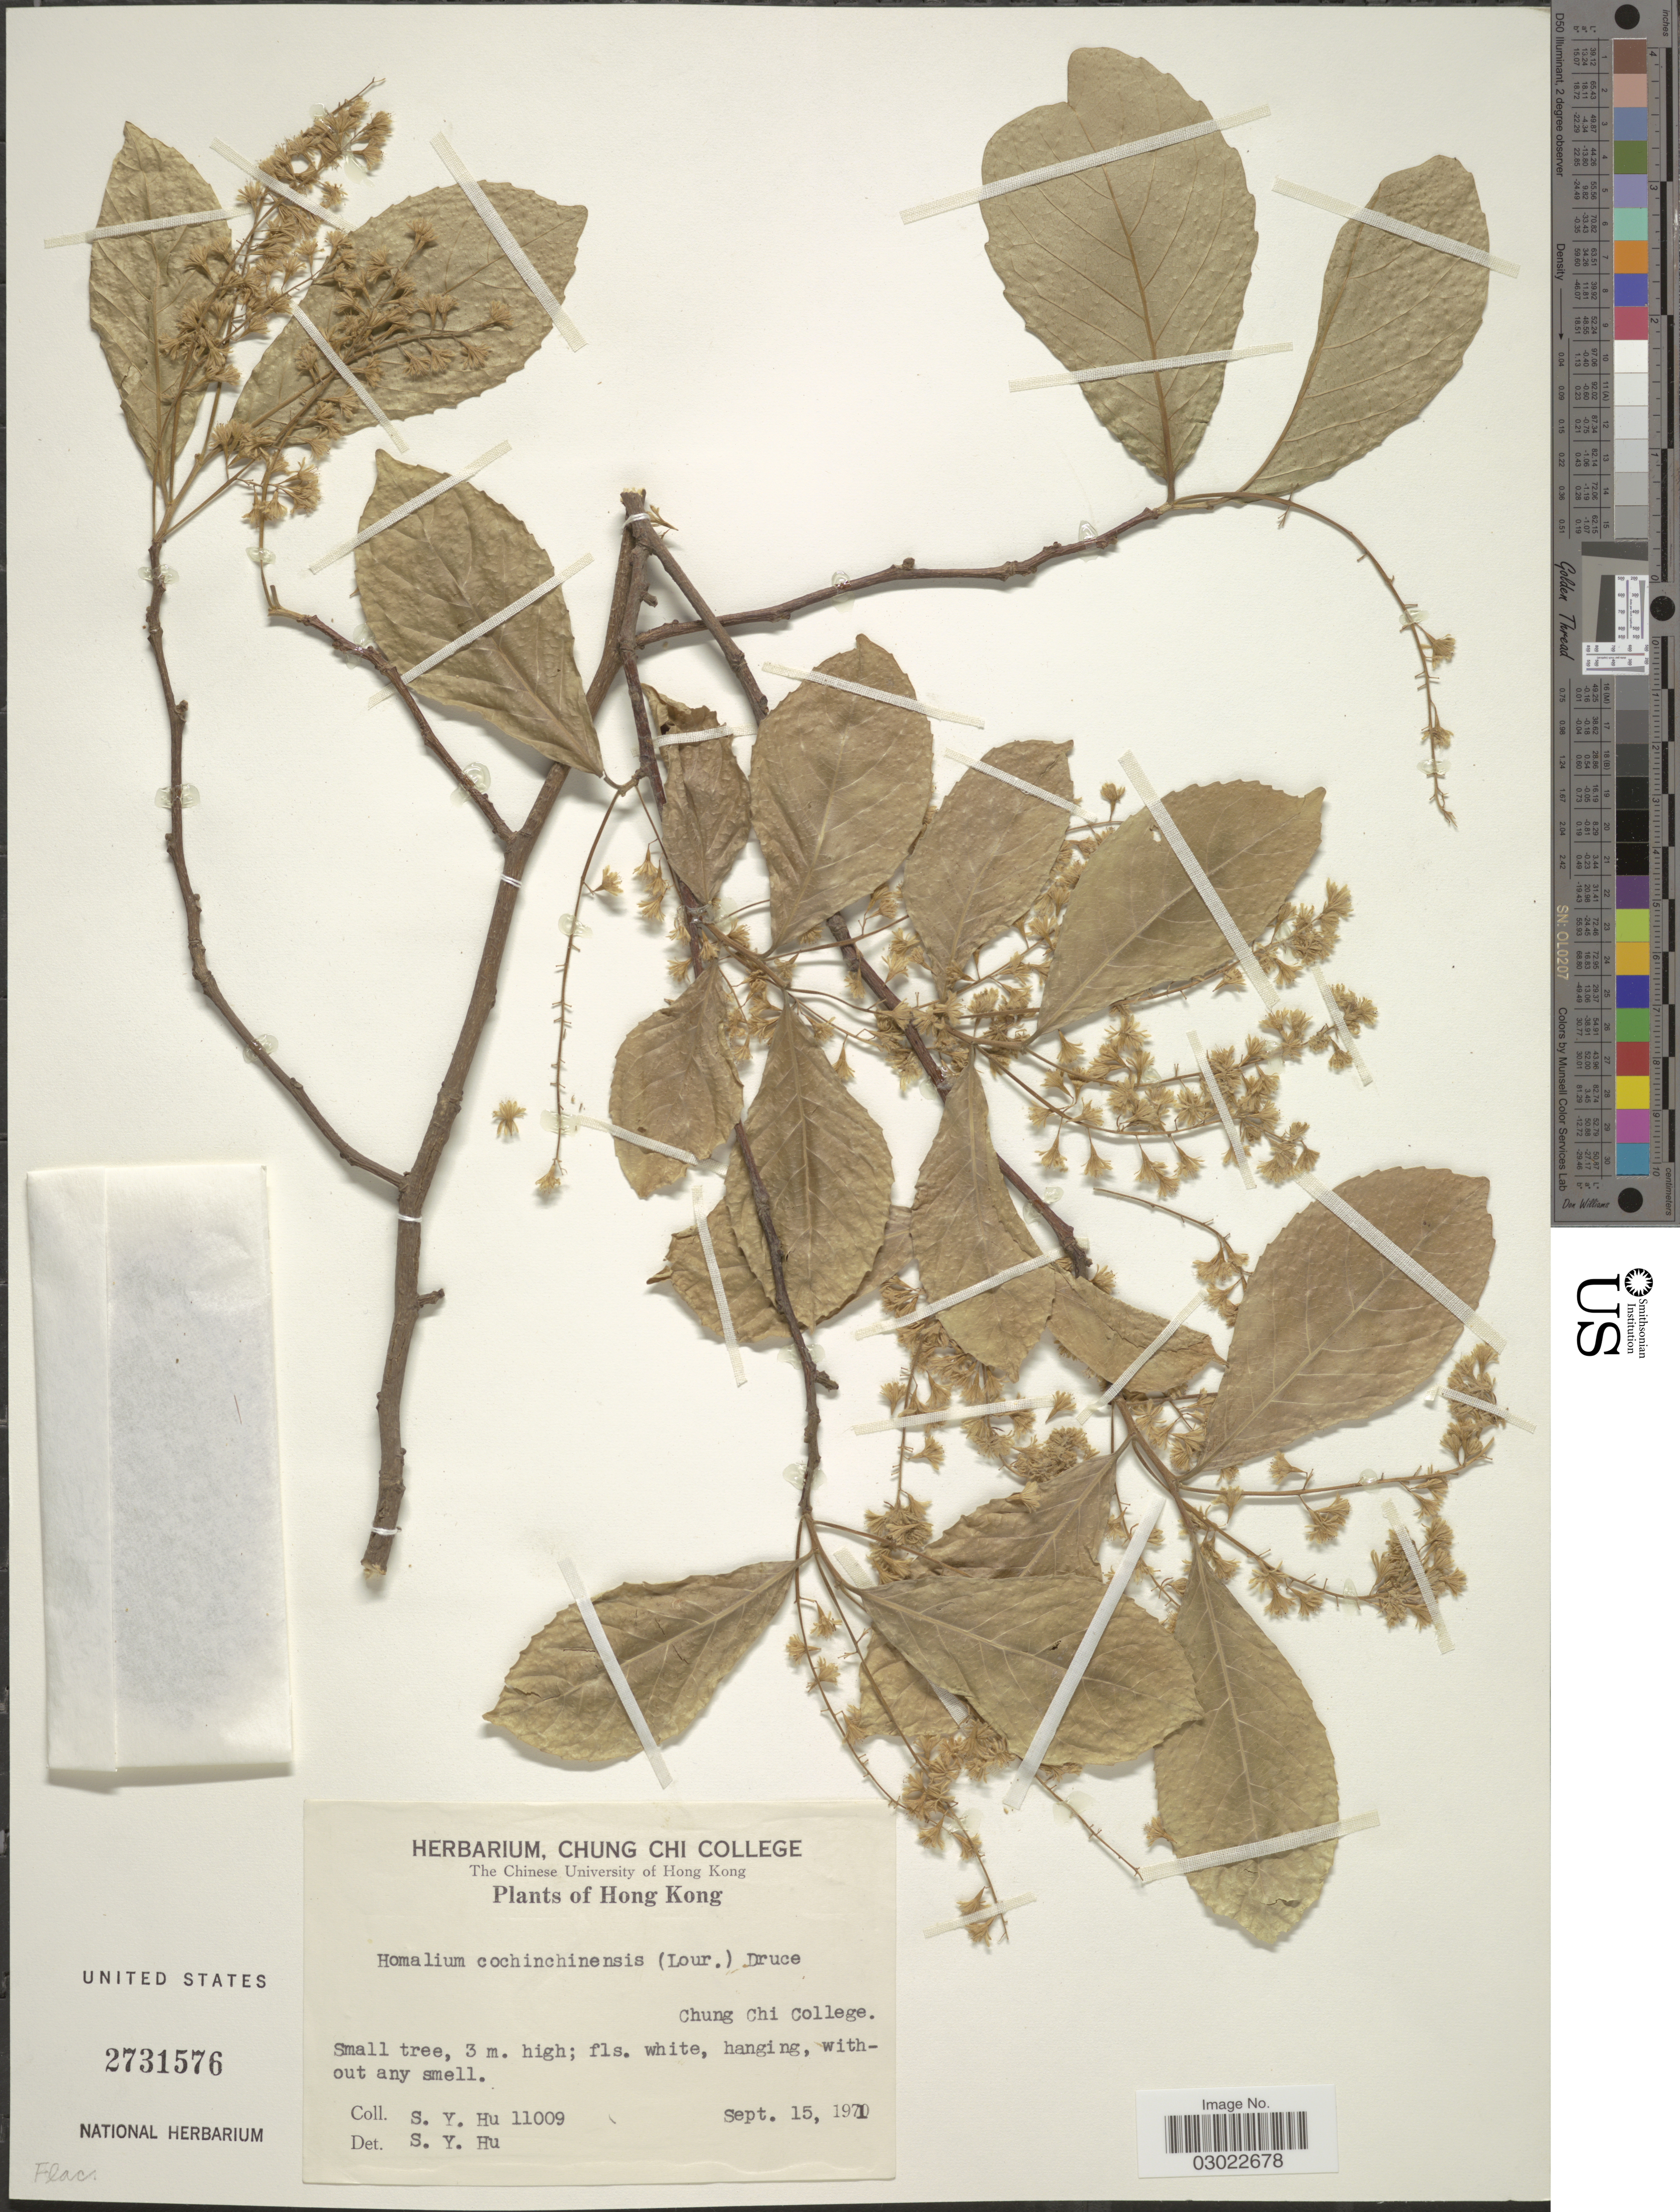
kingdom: Plantae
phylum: Tracheophyta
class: Magnoliopsida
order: Malpighiales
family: Salicaceae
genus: Homalium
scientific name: Homalium cochinchinensis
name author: (Lour.) Druce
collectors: S. Y. Hu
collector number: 11009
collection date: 1971-09-15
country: China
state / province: Hong Kong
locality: Chung Chi College.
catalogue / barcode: US 2731576